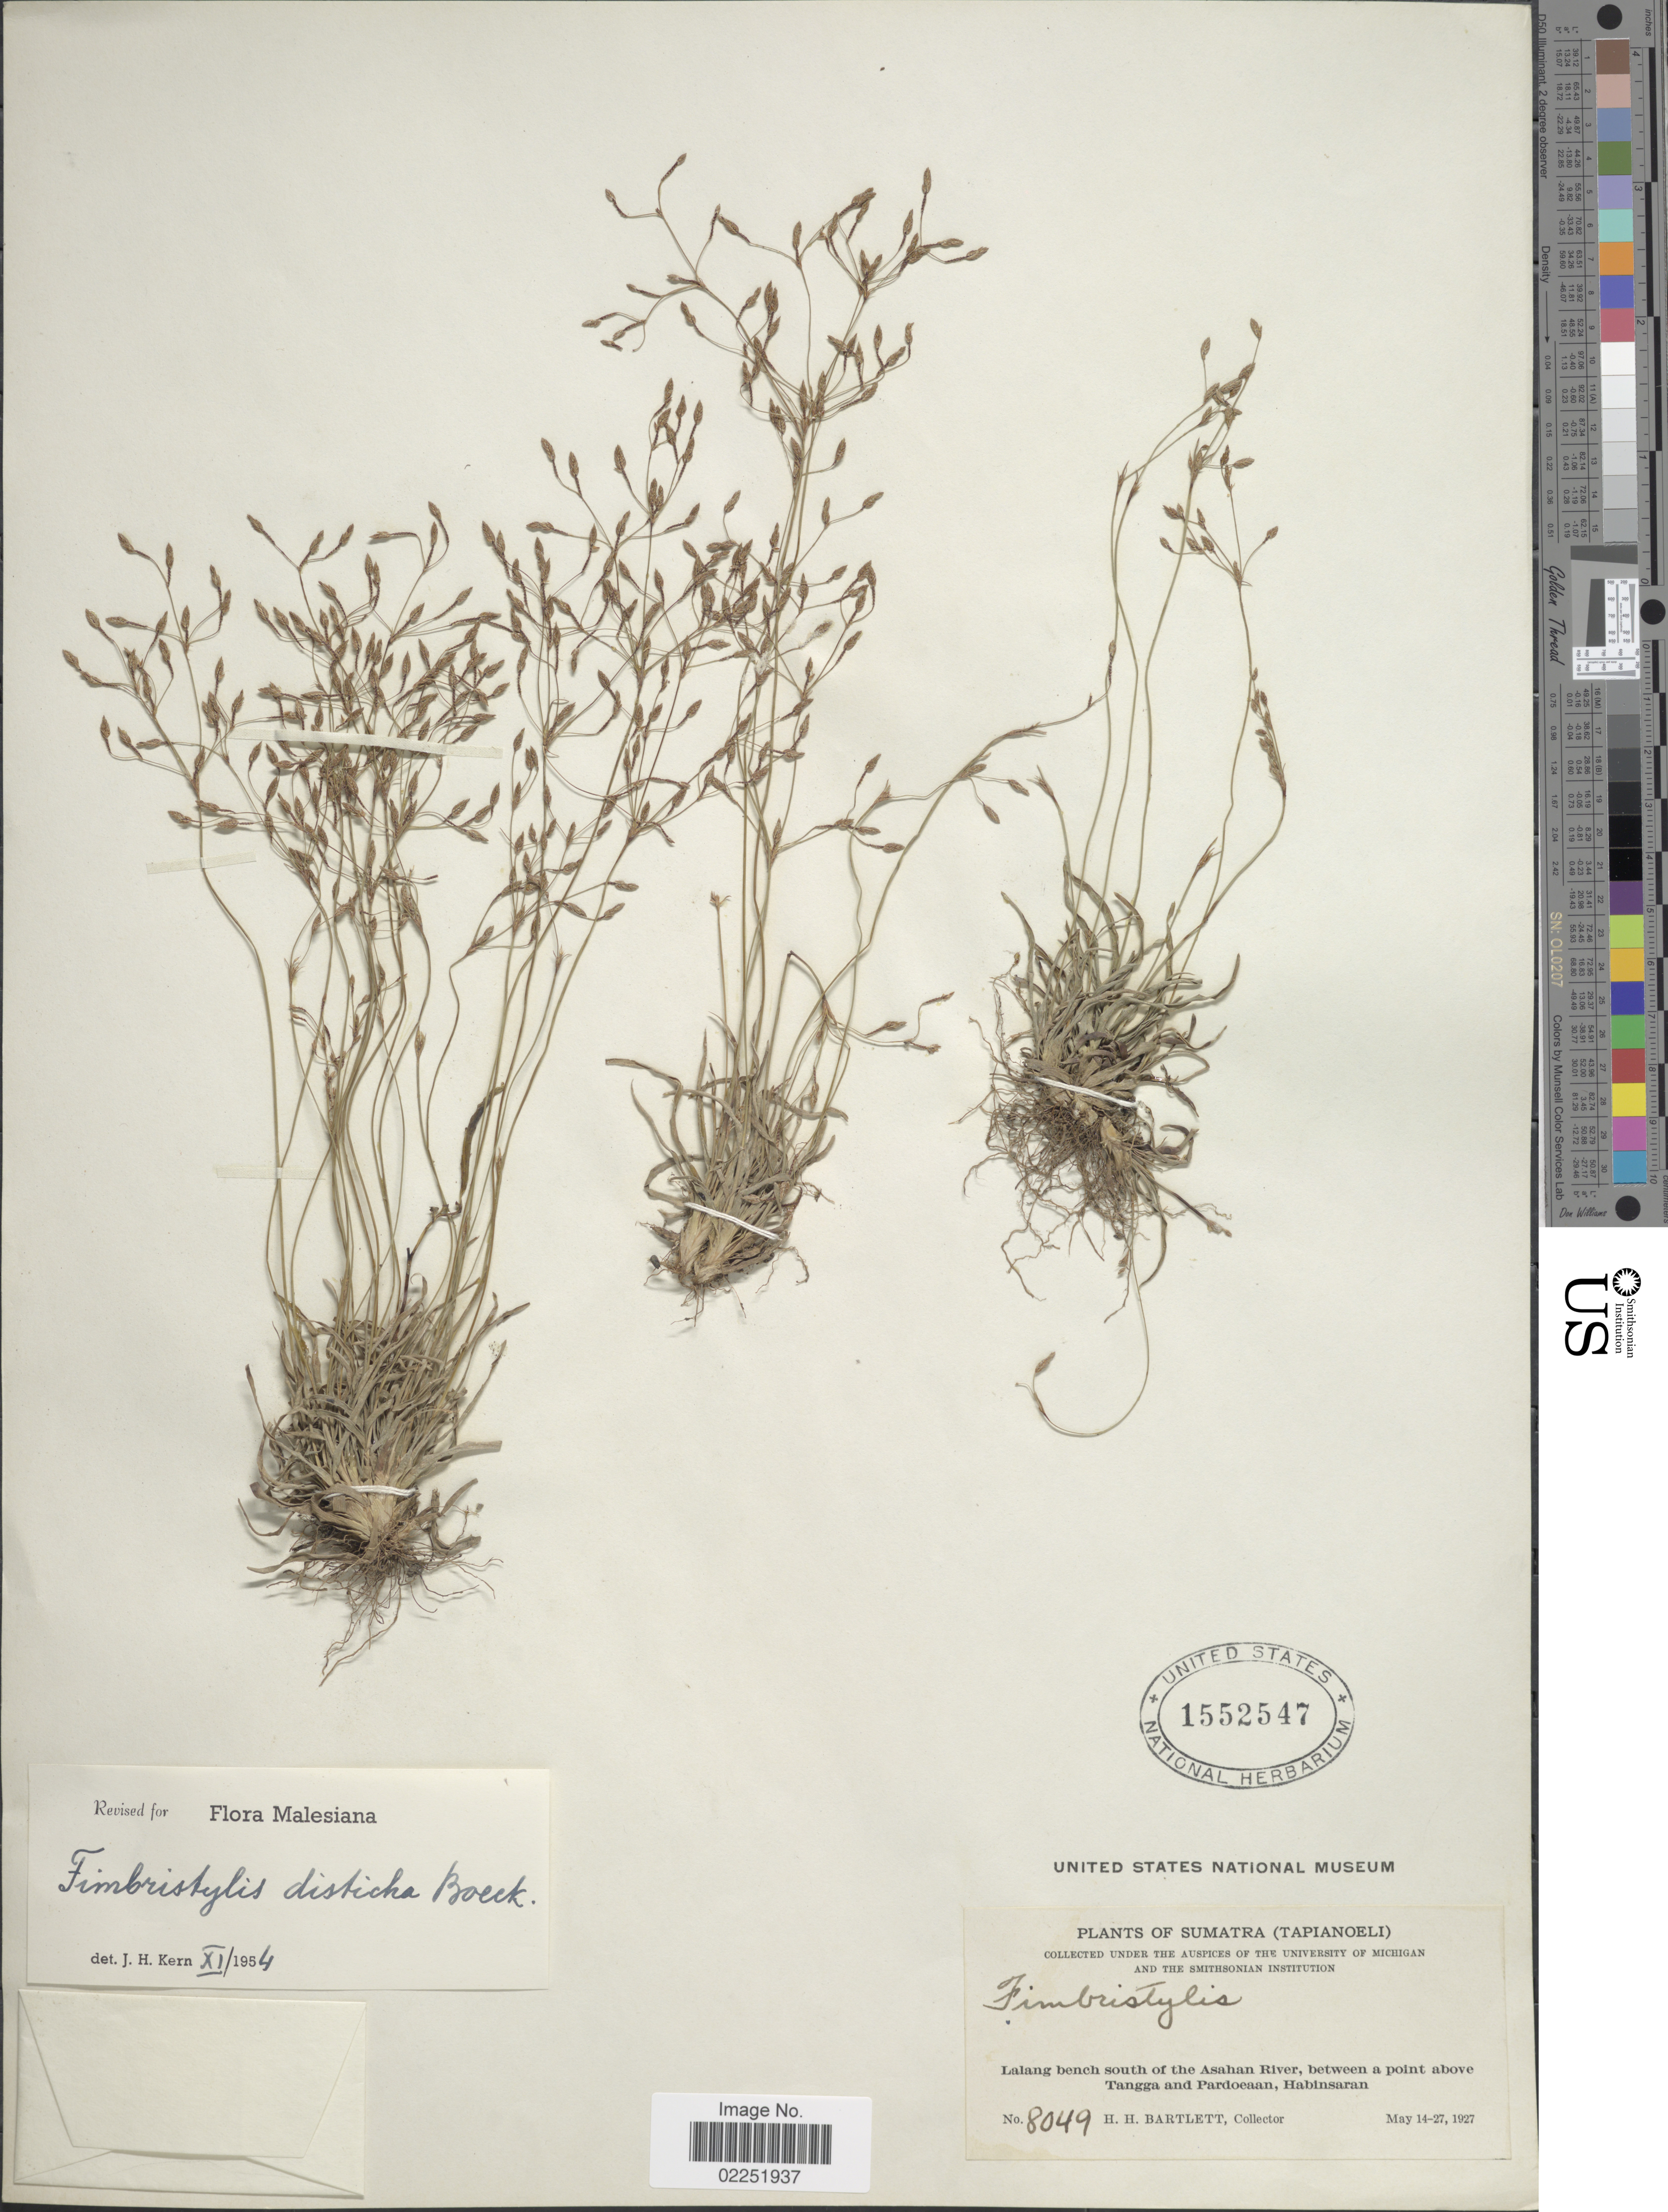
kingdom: Plantae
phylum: Tracheophyta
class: Liliopsida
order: Poales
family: Cyperaceae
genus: Fimbristylis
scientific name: Fimbristylis disticha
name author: Boeckeler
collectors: H. H. Bartlett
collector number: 8049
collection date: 1927-05-14/1927-05-27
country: Indonesia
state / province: Sumatra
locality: (Tapianoeli) Lalang bench south of the Asahan River, between a point above Tangga and Pardoeaan, Habinsaran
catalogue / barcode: US 1552547